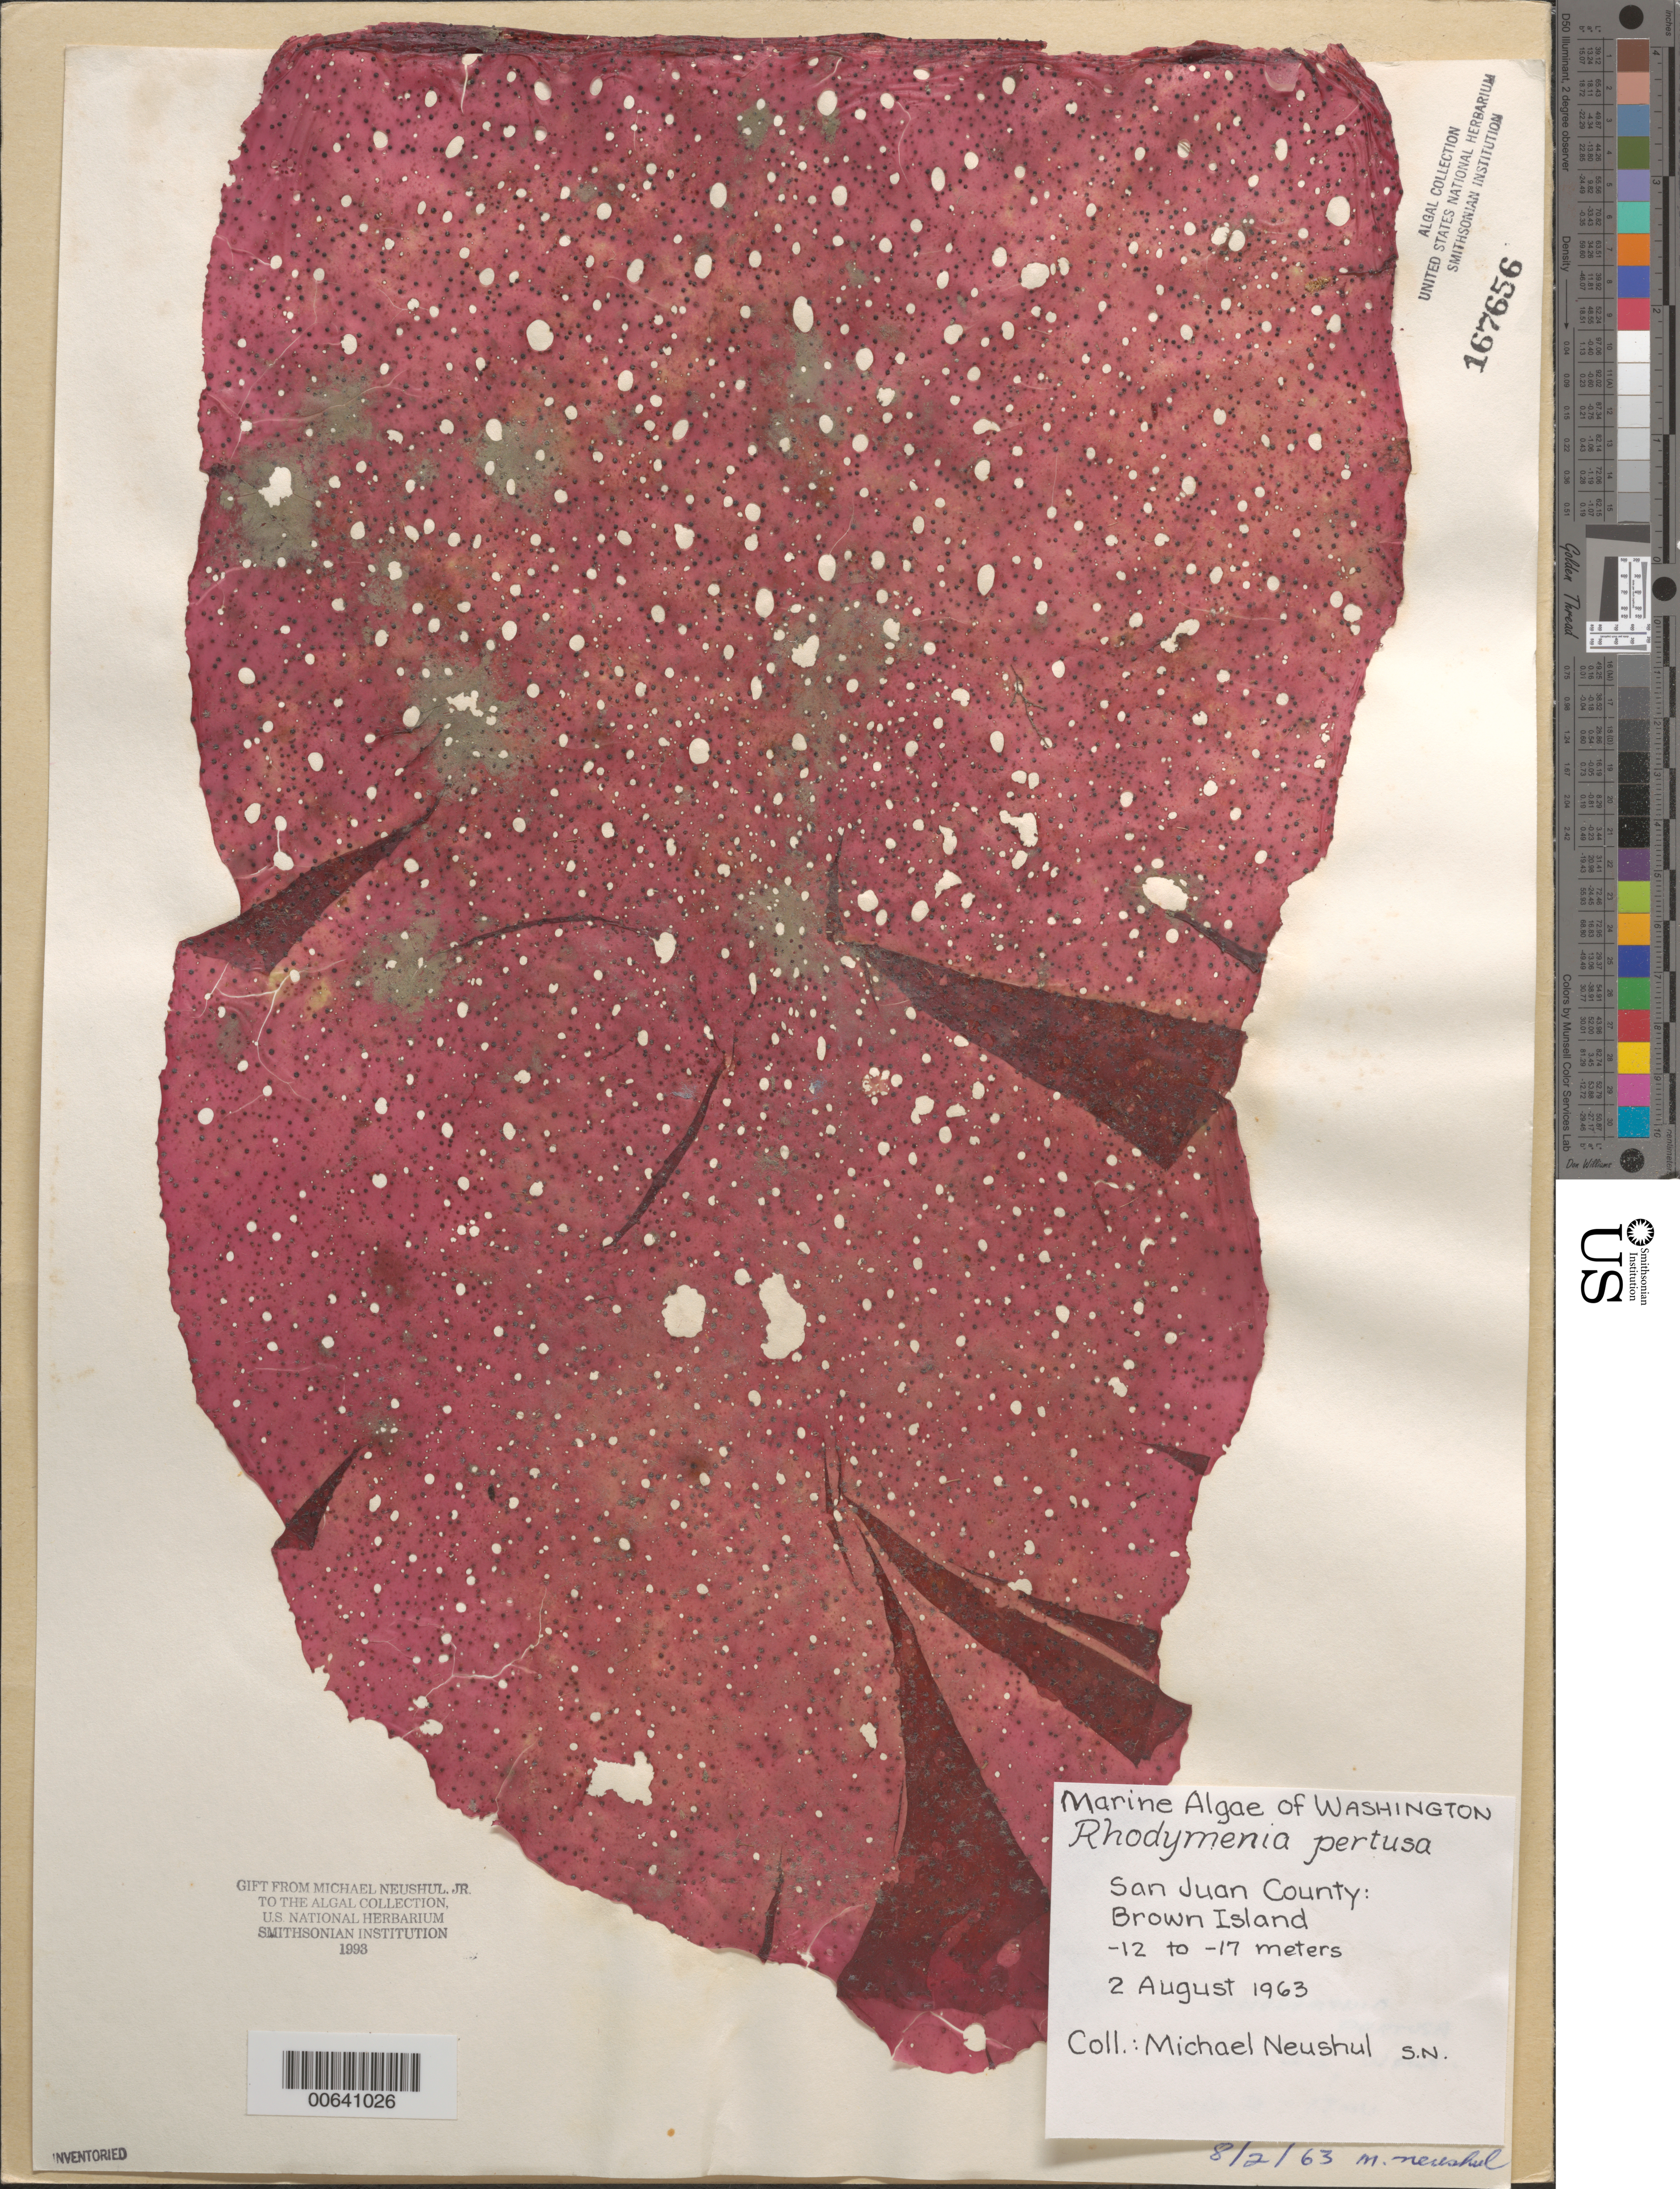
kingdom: Plantae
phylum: Rhodophyta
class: Florideophyceae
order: Rhodymeniales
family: Rhodymeniaceae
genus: Rhodymenia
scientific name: Rhodymenia pertusa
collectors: M. Neushul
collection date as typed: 02 Aug 1963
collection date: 1963-08-02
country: United States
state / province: Washington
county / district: San Juan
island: Brown Island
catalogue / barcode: US 167656